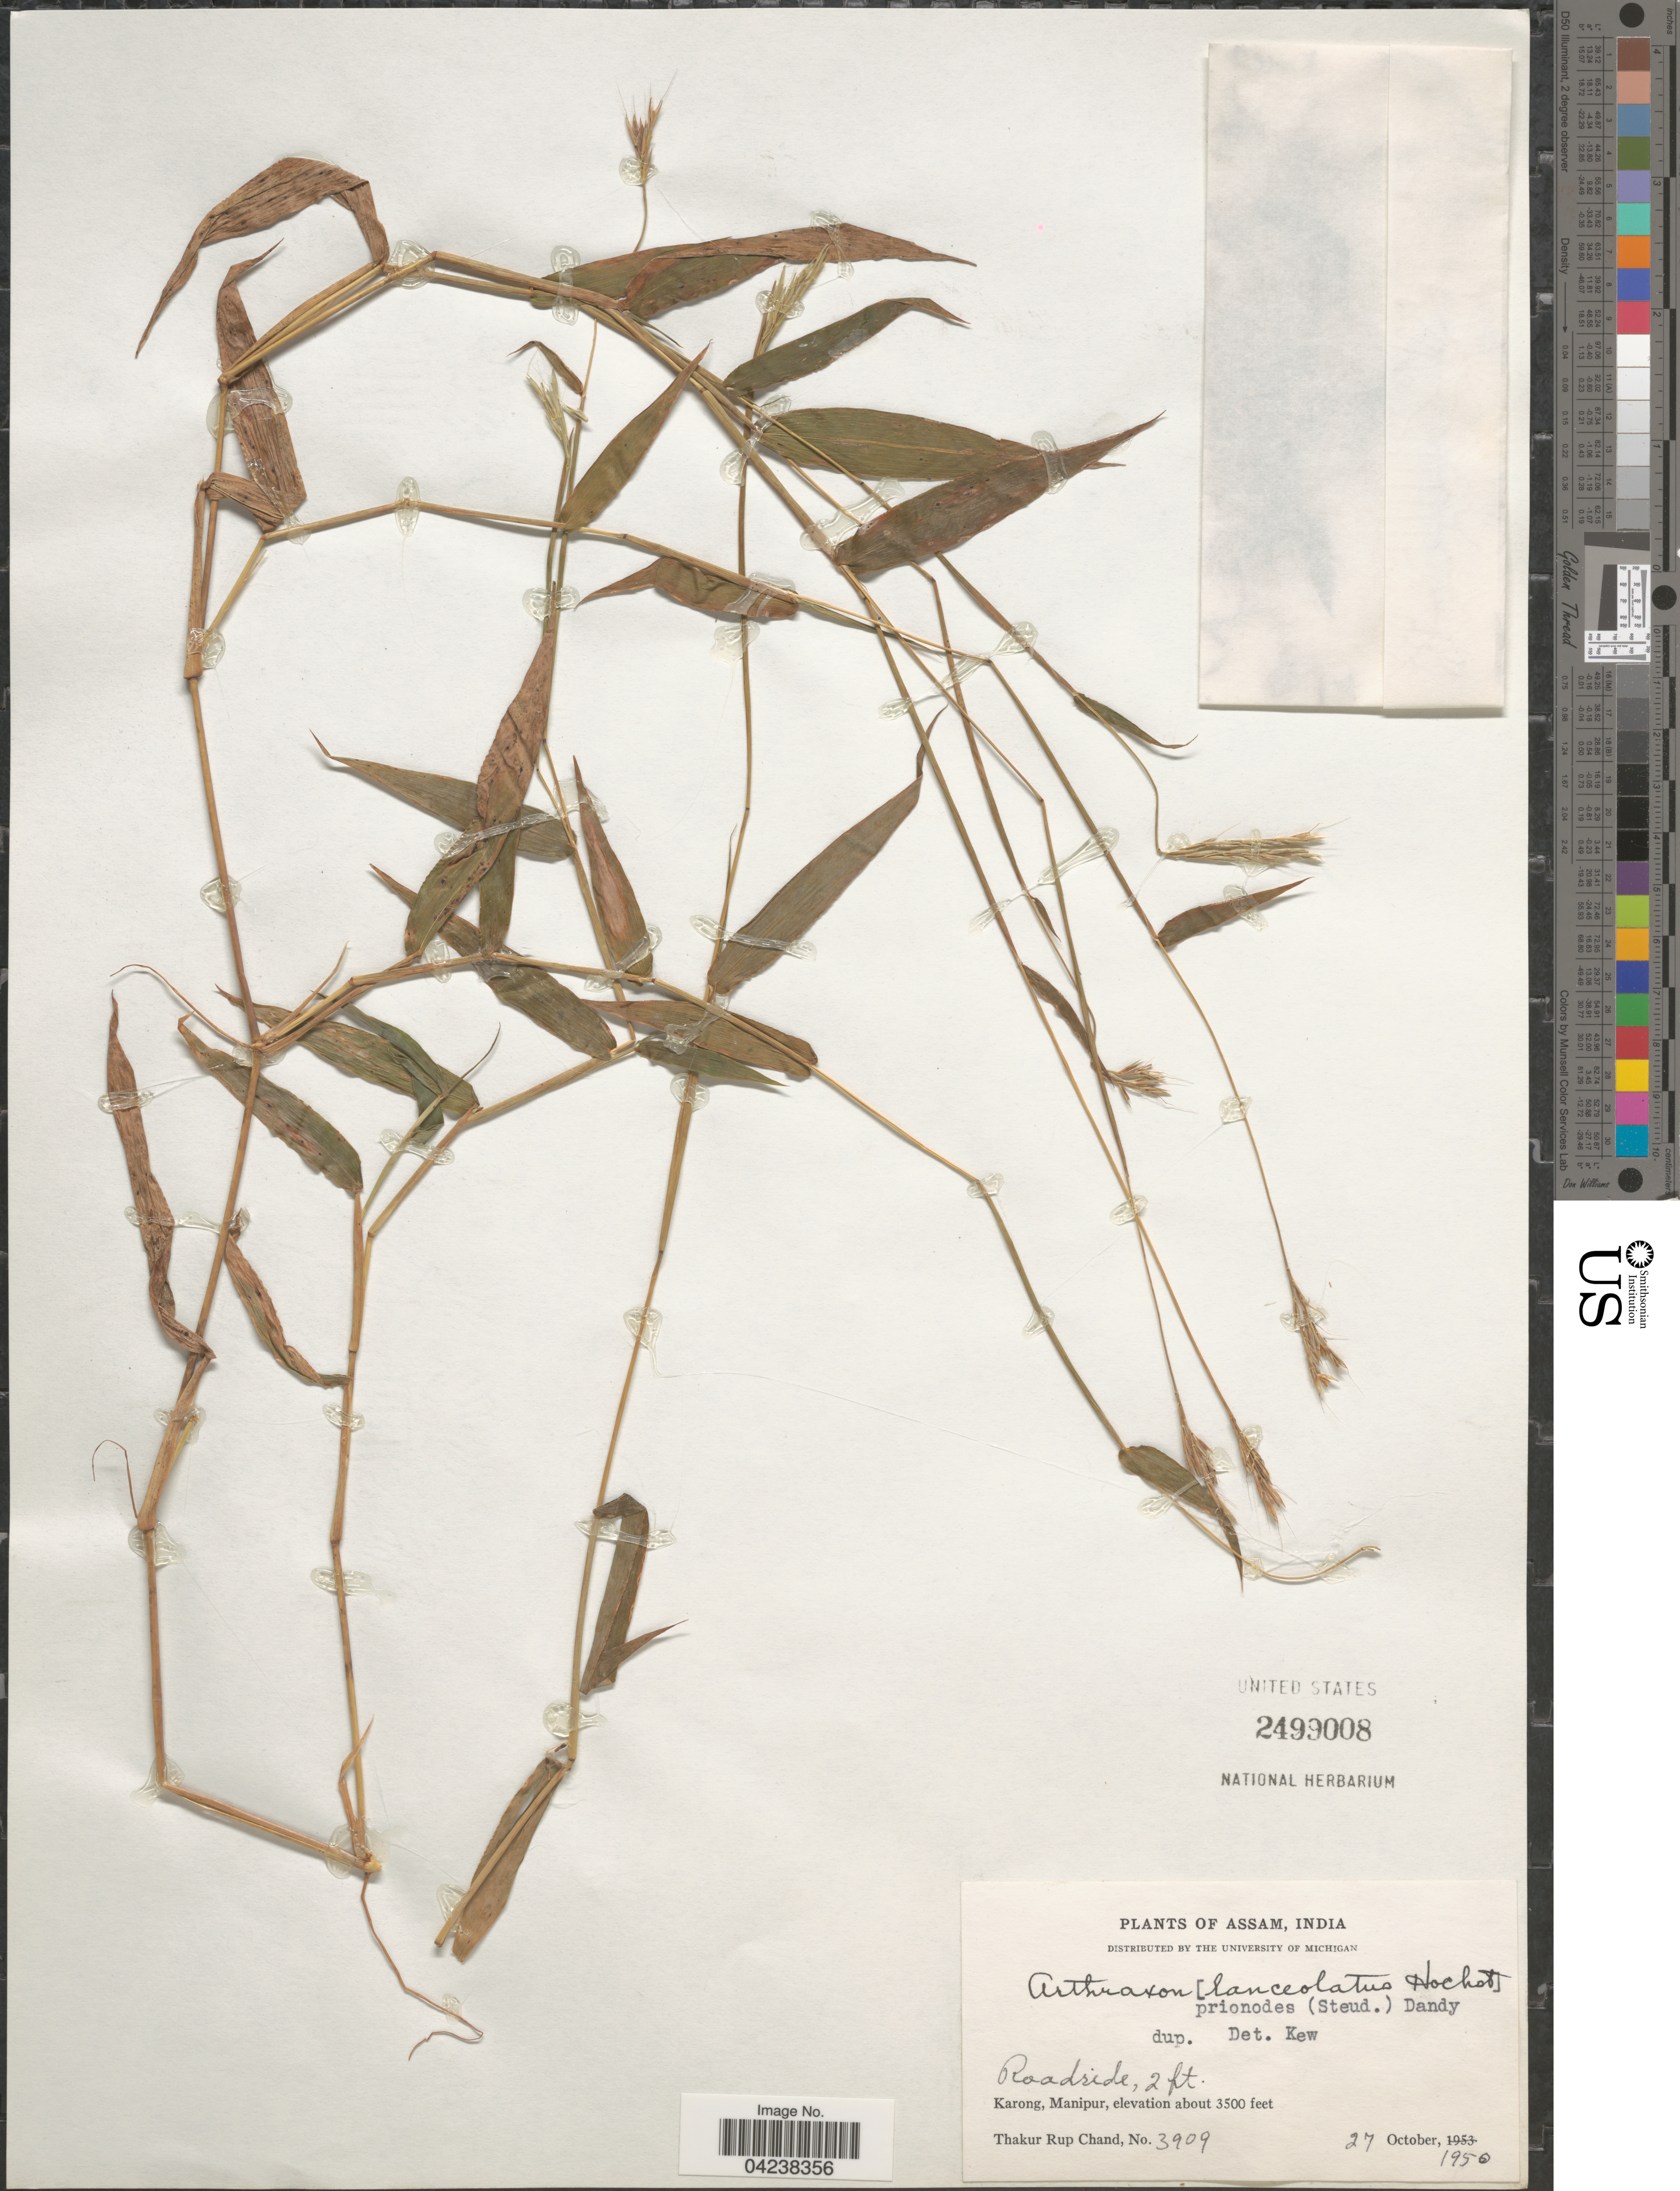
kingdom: Plantae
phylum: Tracheophyta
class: Liliopsida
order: Poales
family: Poaceae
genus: Arthraxon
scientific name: Arthraxon hispidus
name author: (Thunb.) Makino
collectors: T. R. Chand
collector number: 3909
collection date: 1950-10-27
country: India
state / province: Manipur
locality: Roadside. Karong, Manipur.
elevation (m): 1067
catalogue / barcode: US 2499008